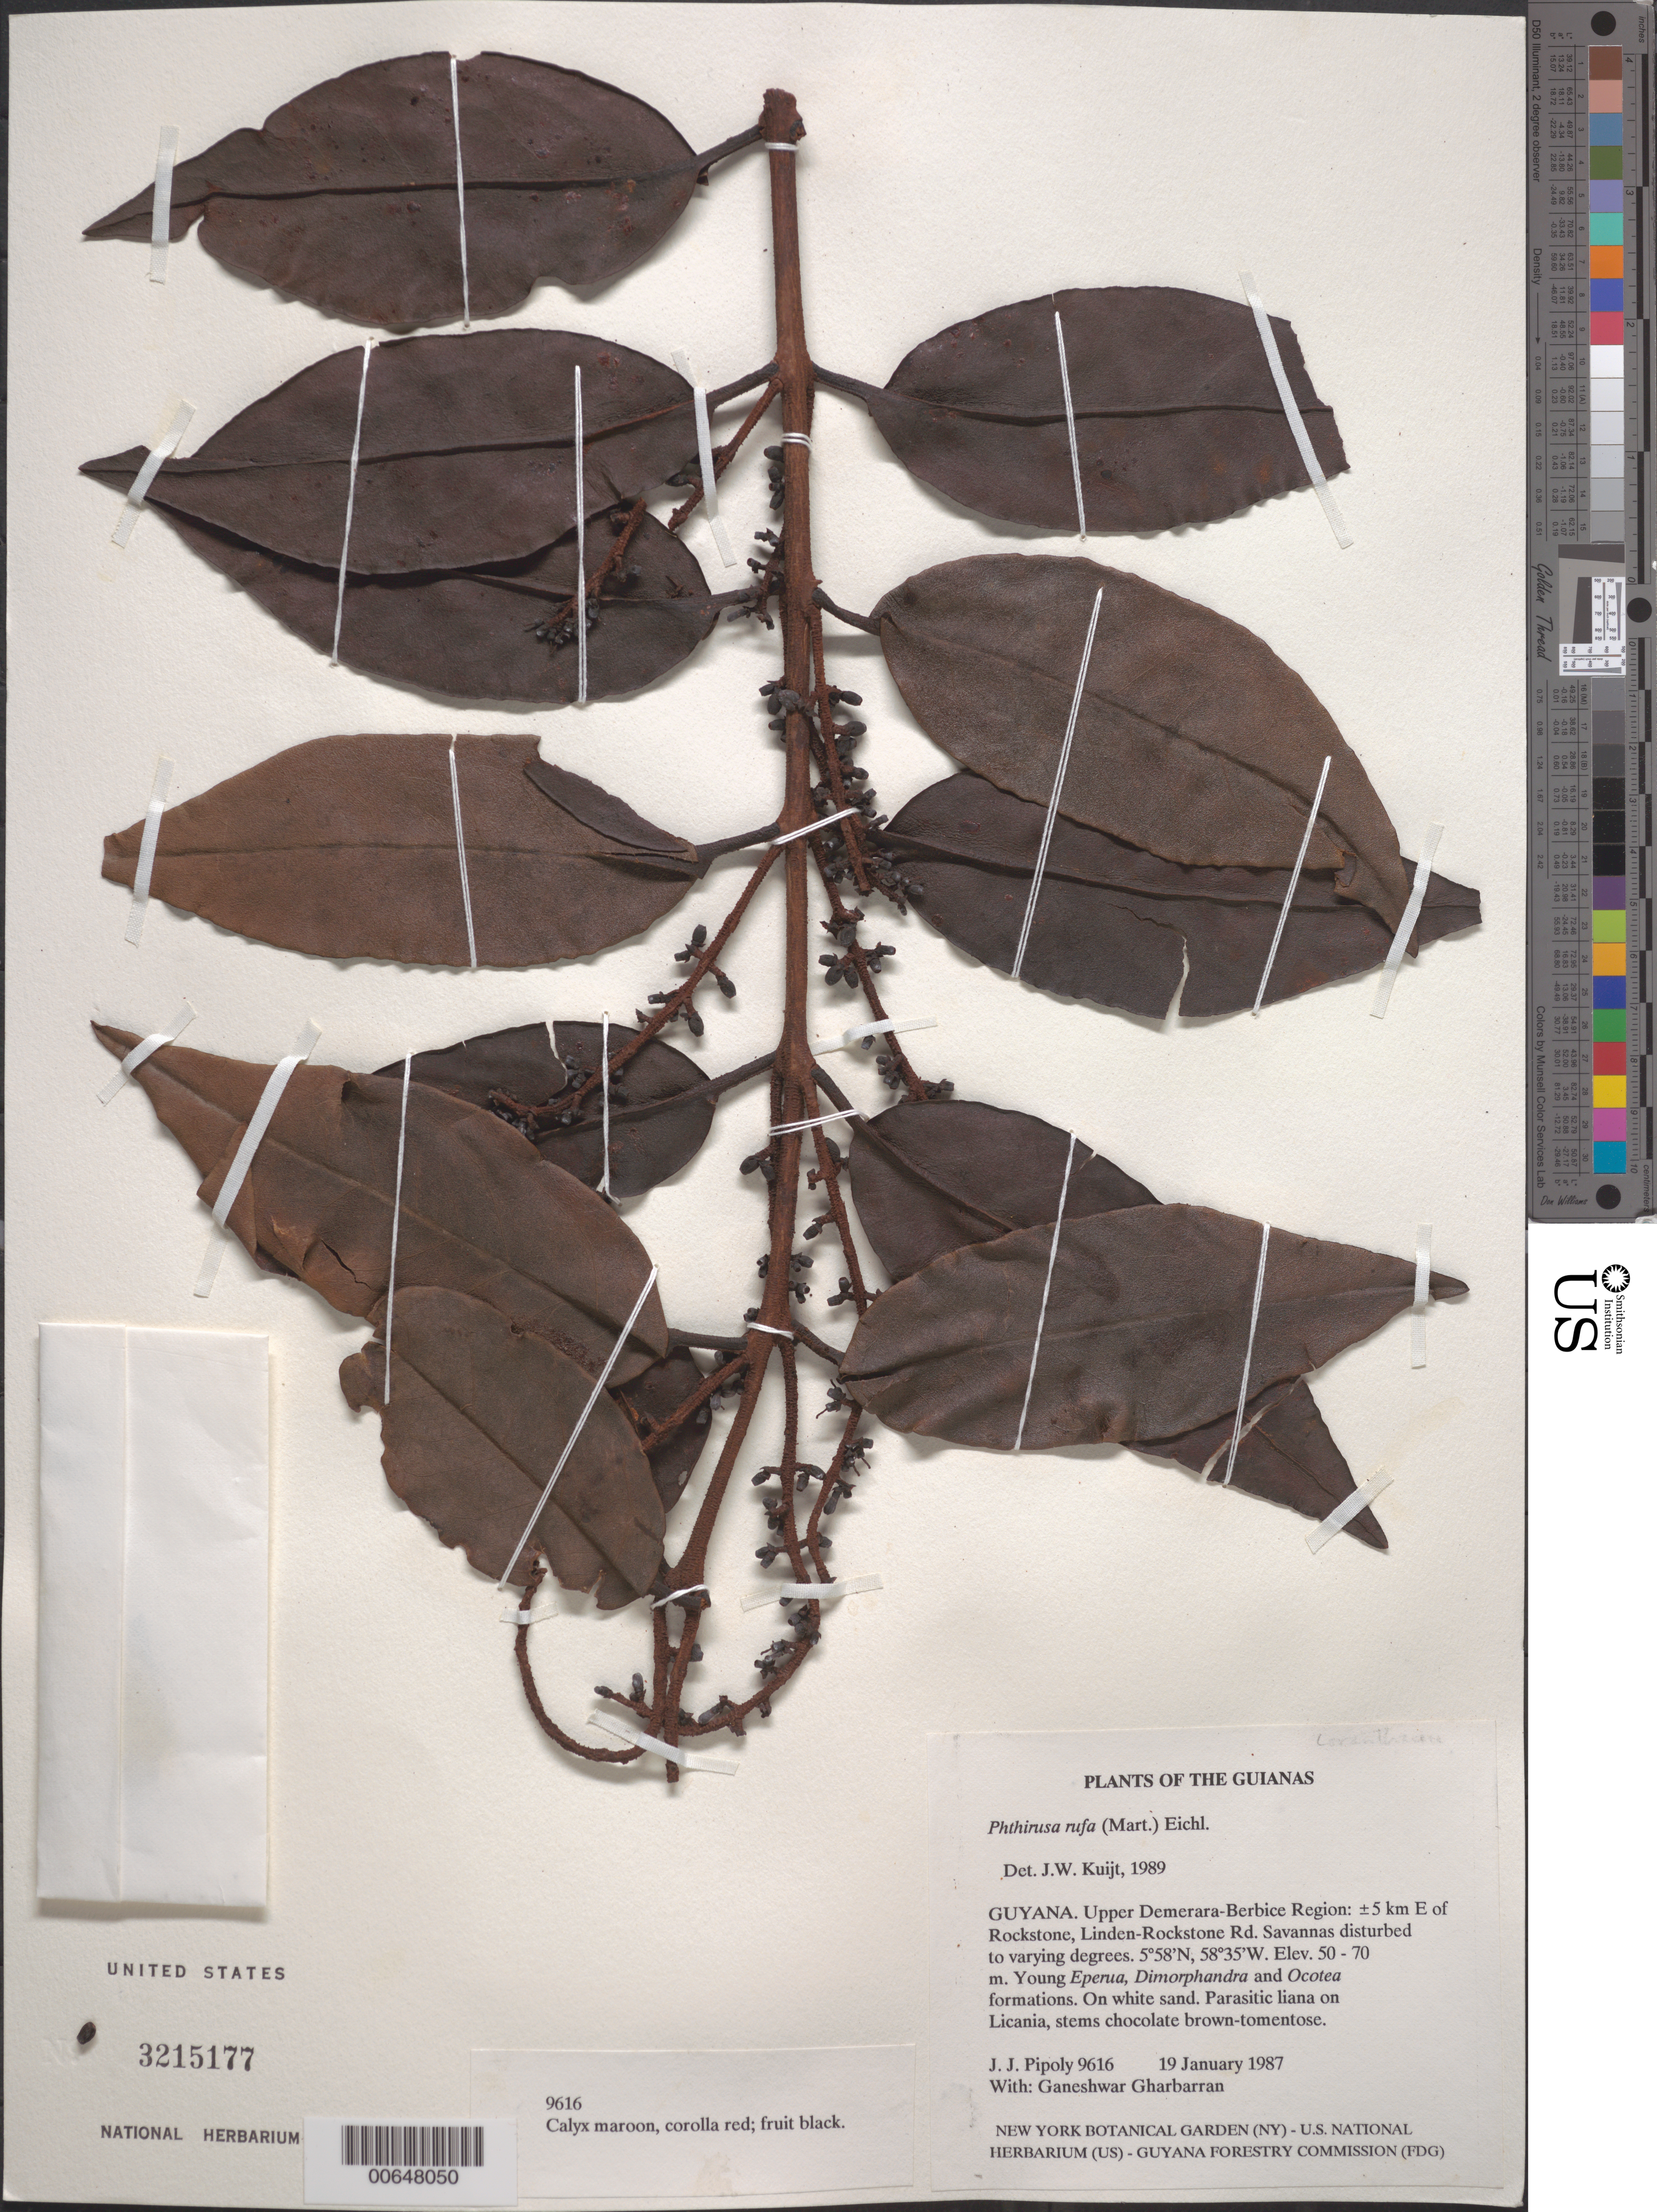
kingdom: Plantae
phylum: Tracheophyta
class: Magnoliopsida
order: Santalales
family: Loranthaceae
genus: Phthirusa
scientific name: Phthirusa rufa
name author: (Mart.) Eichler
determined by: Kuijt, Job, (CANADA)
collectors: J. J. Pipoly & G. Gharbarran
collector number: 9616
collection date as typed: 19 January 1987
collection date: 1987-01-19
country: Guyana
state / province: U. Demerara-Berbice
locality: ±5 km E of Rockstone, Linden-Rockstone Rd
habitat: Savannas disturbed to varying degrees. Young Eperua, Dimorphandra and Ocotea formations. On white sand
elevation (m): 50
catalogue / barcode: US 3215177